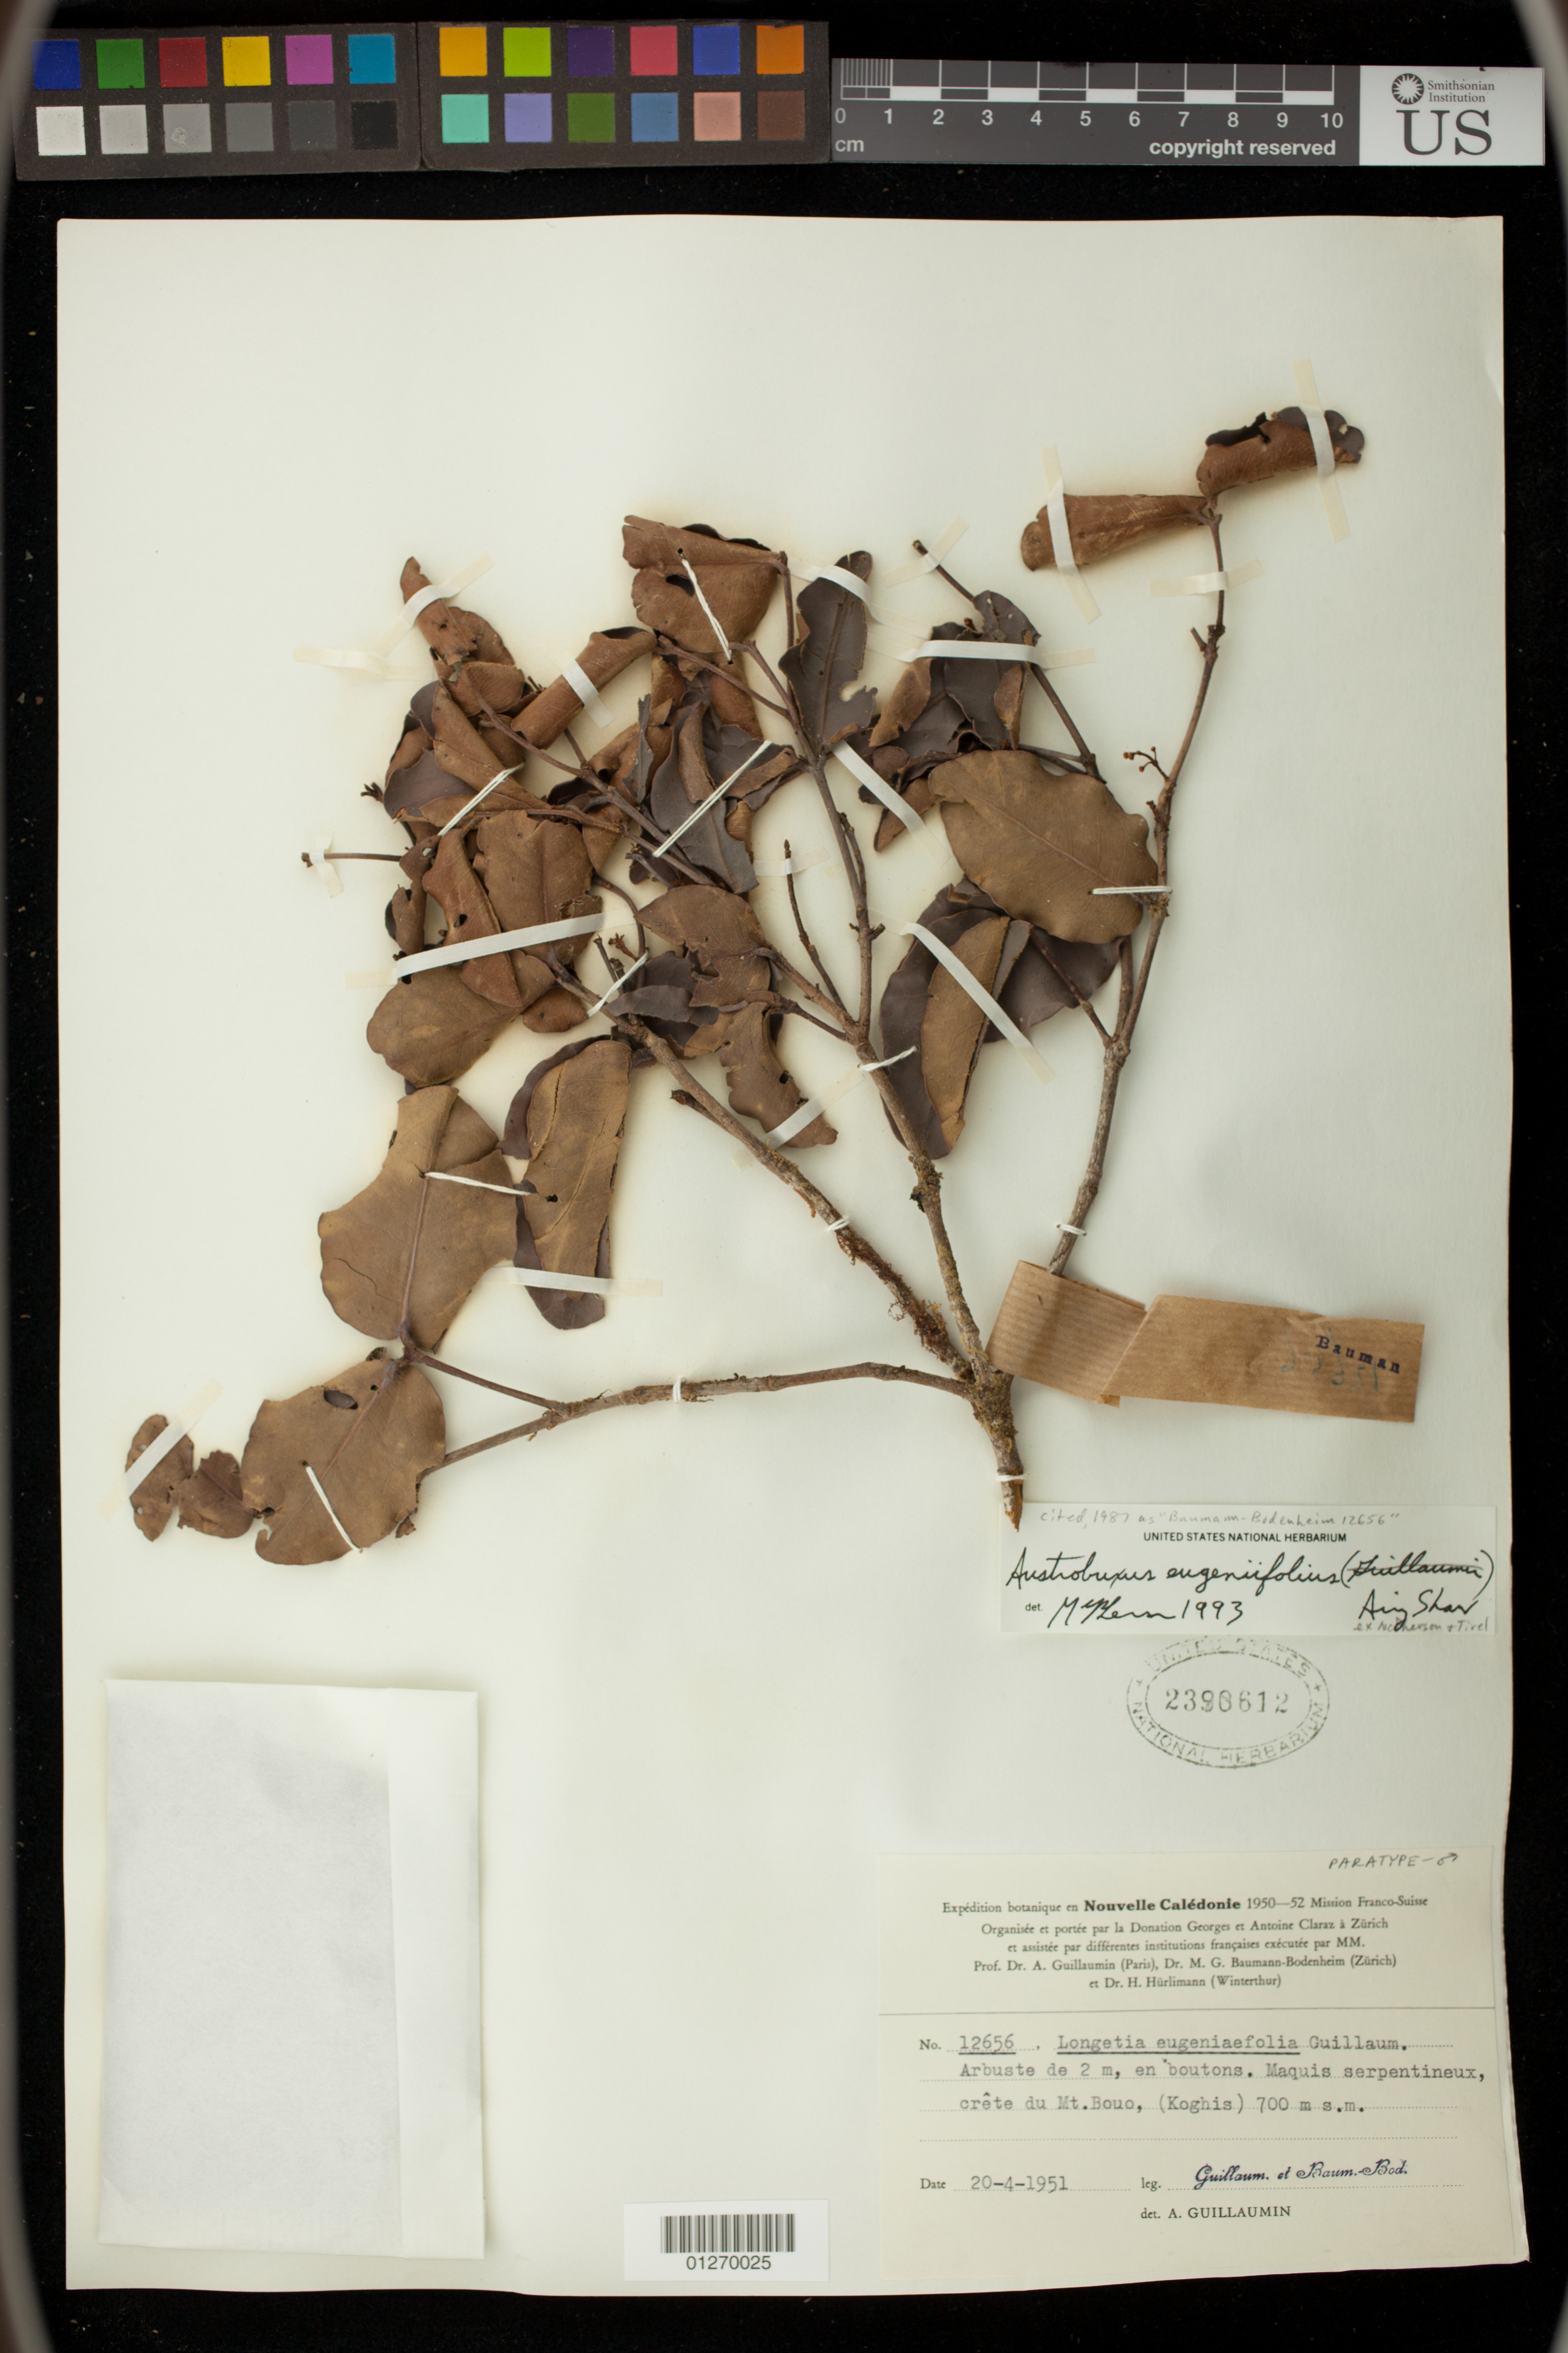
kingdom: Plantae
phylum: Tracheophyta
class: Magnoliopsida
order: Malpighiales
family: Picrodendraceae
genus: Austrobuxus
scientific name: Austrobuxus eugeniifolius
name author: Airy Shaw ex McPherson & Tirel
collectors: A. Guillaumin & M. G. Baumann-Bodenheim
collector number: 12656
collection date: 1951-04-20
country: New Caledonia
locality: crete du Mt. Bouo, (Koghis)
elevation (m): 700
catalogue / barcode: US 2390612